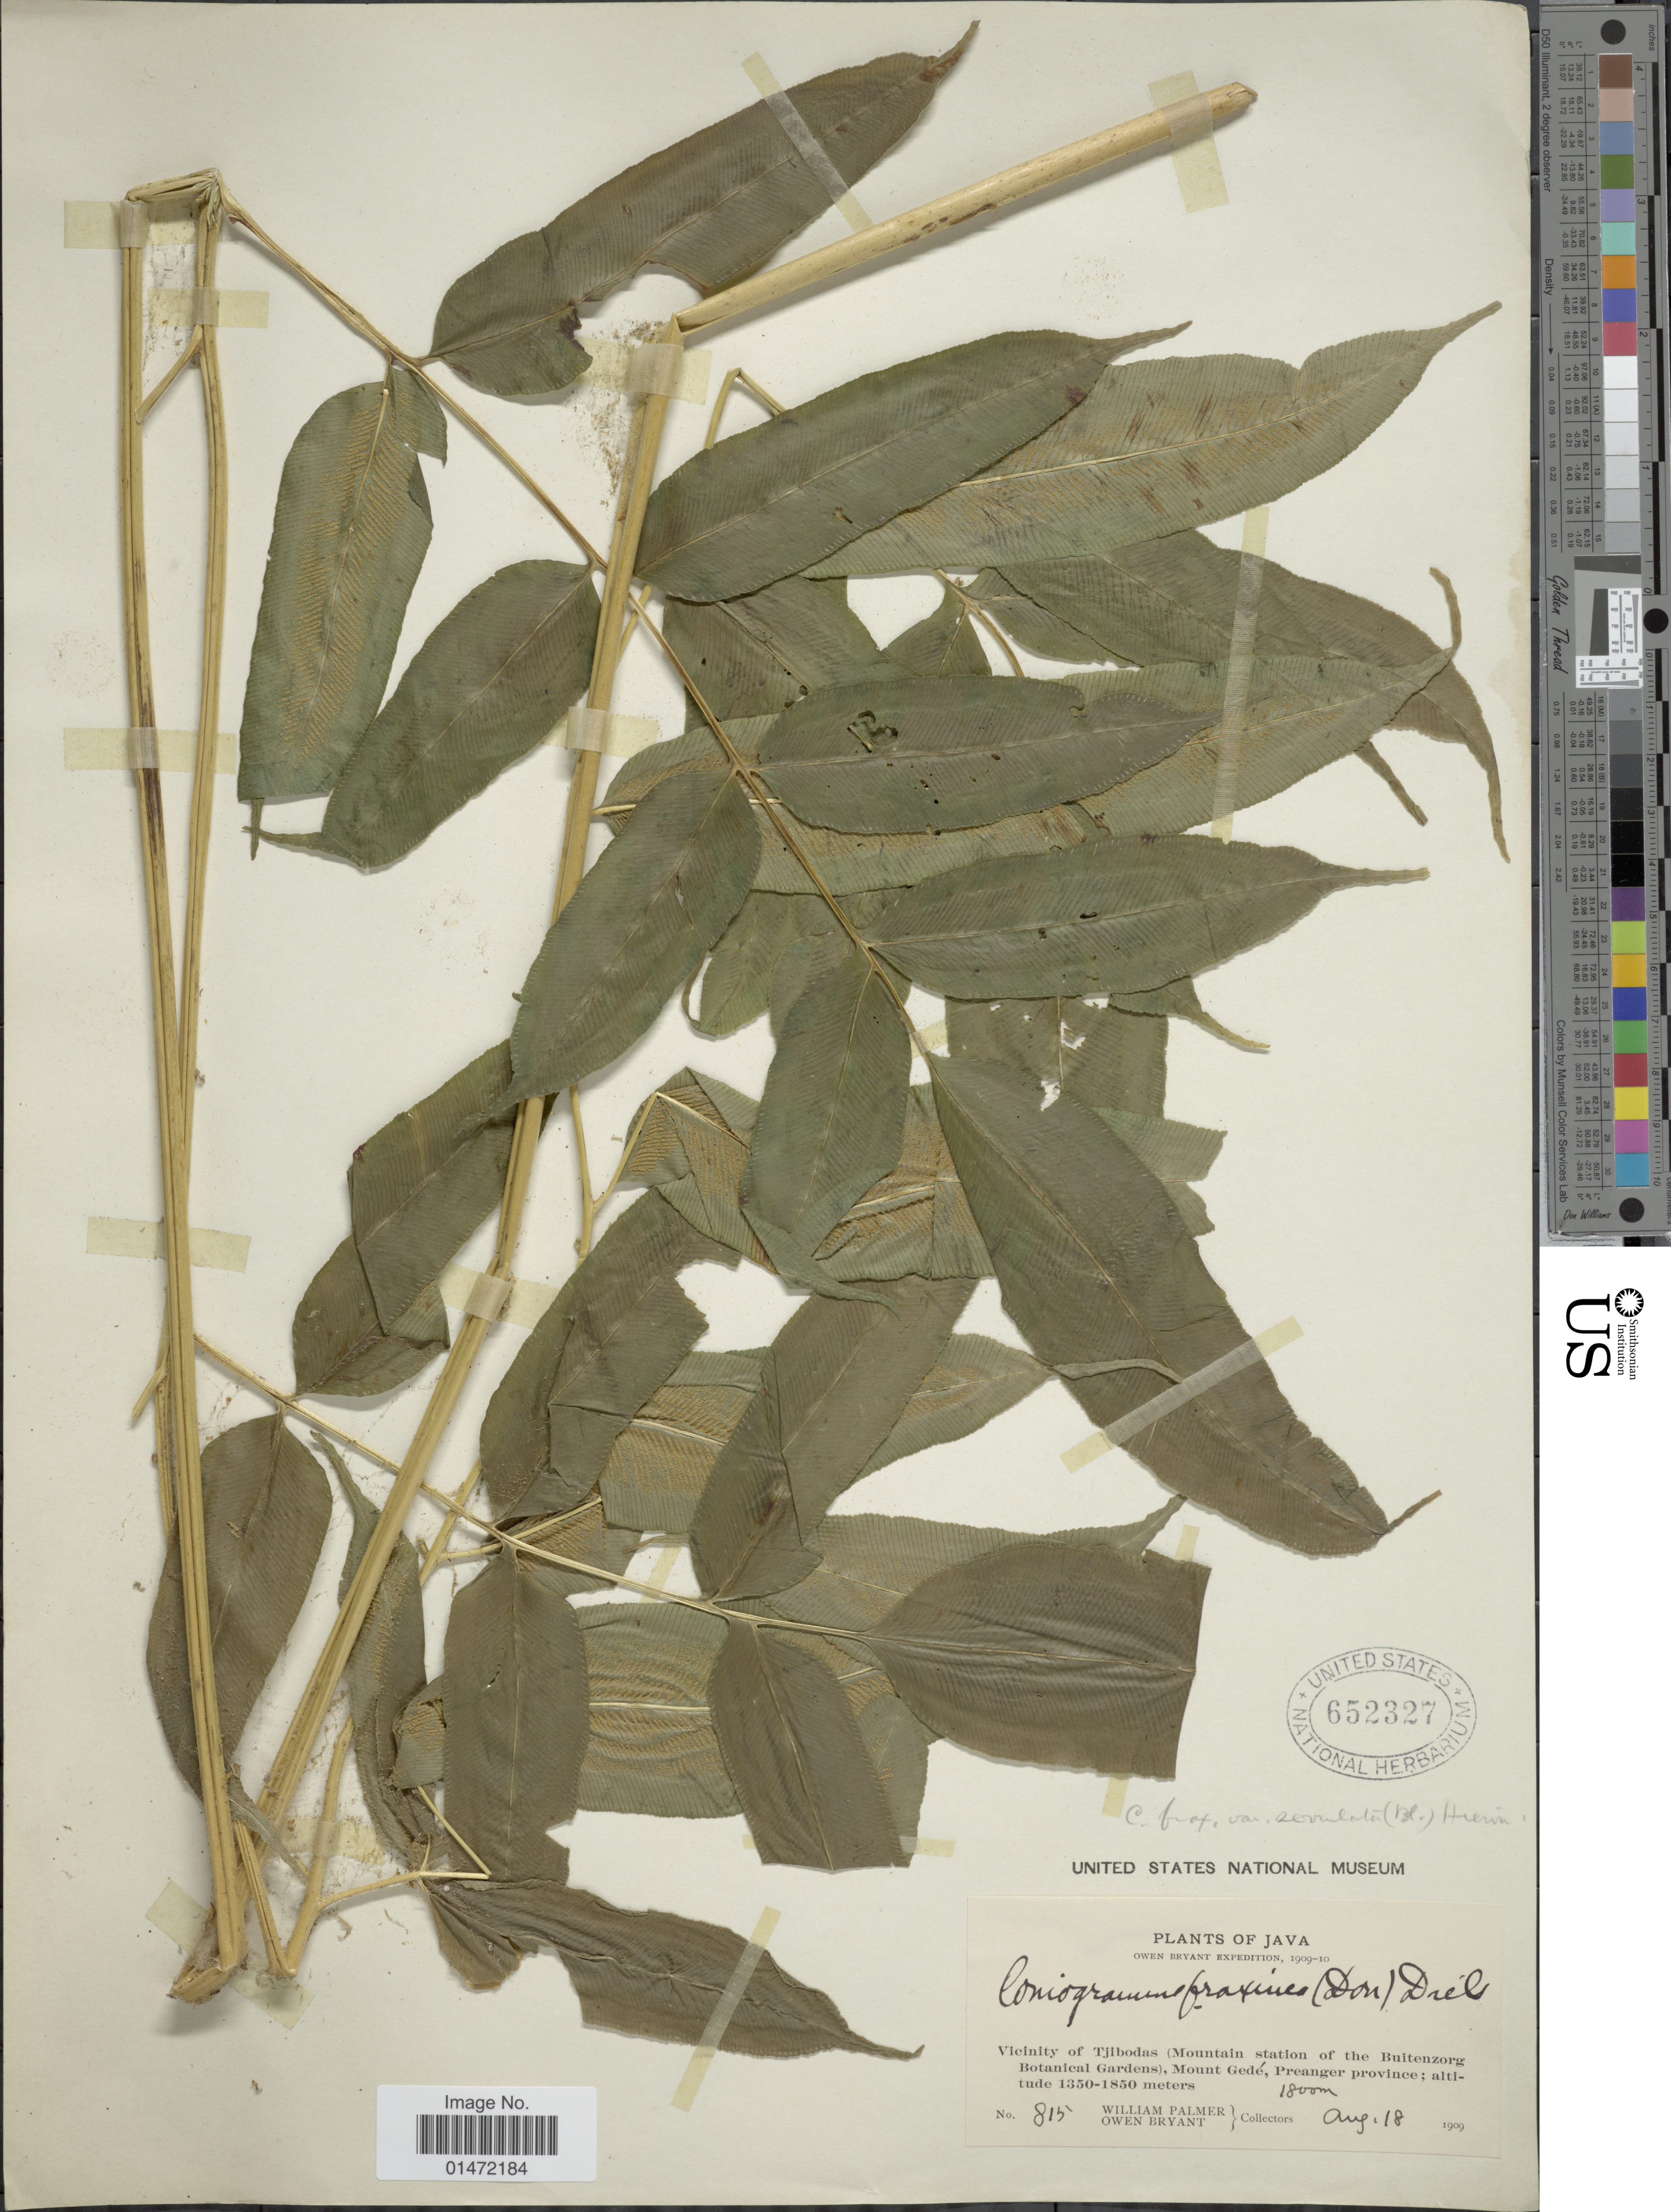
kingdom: Plantae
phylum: Tracheophyta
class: Polypodiopsida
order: Polypodiales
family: Pteridaceae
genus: Coniogramme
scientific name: Coniogramme fraxinea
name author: (D. Don) Diels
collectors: W. Palmer & O. Bryant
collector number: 815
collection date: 1909-08-18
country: Indonesia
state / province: Java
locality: Vicinity of Tjibodas (Mountain station of the Buitenzorg Botanical Gardens), Mount Gedé, Preanger province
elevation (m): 1800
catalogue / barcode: US 652327